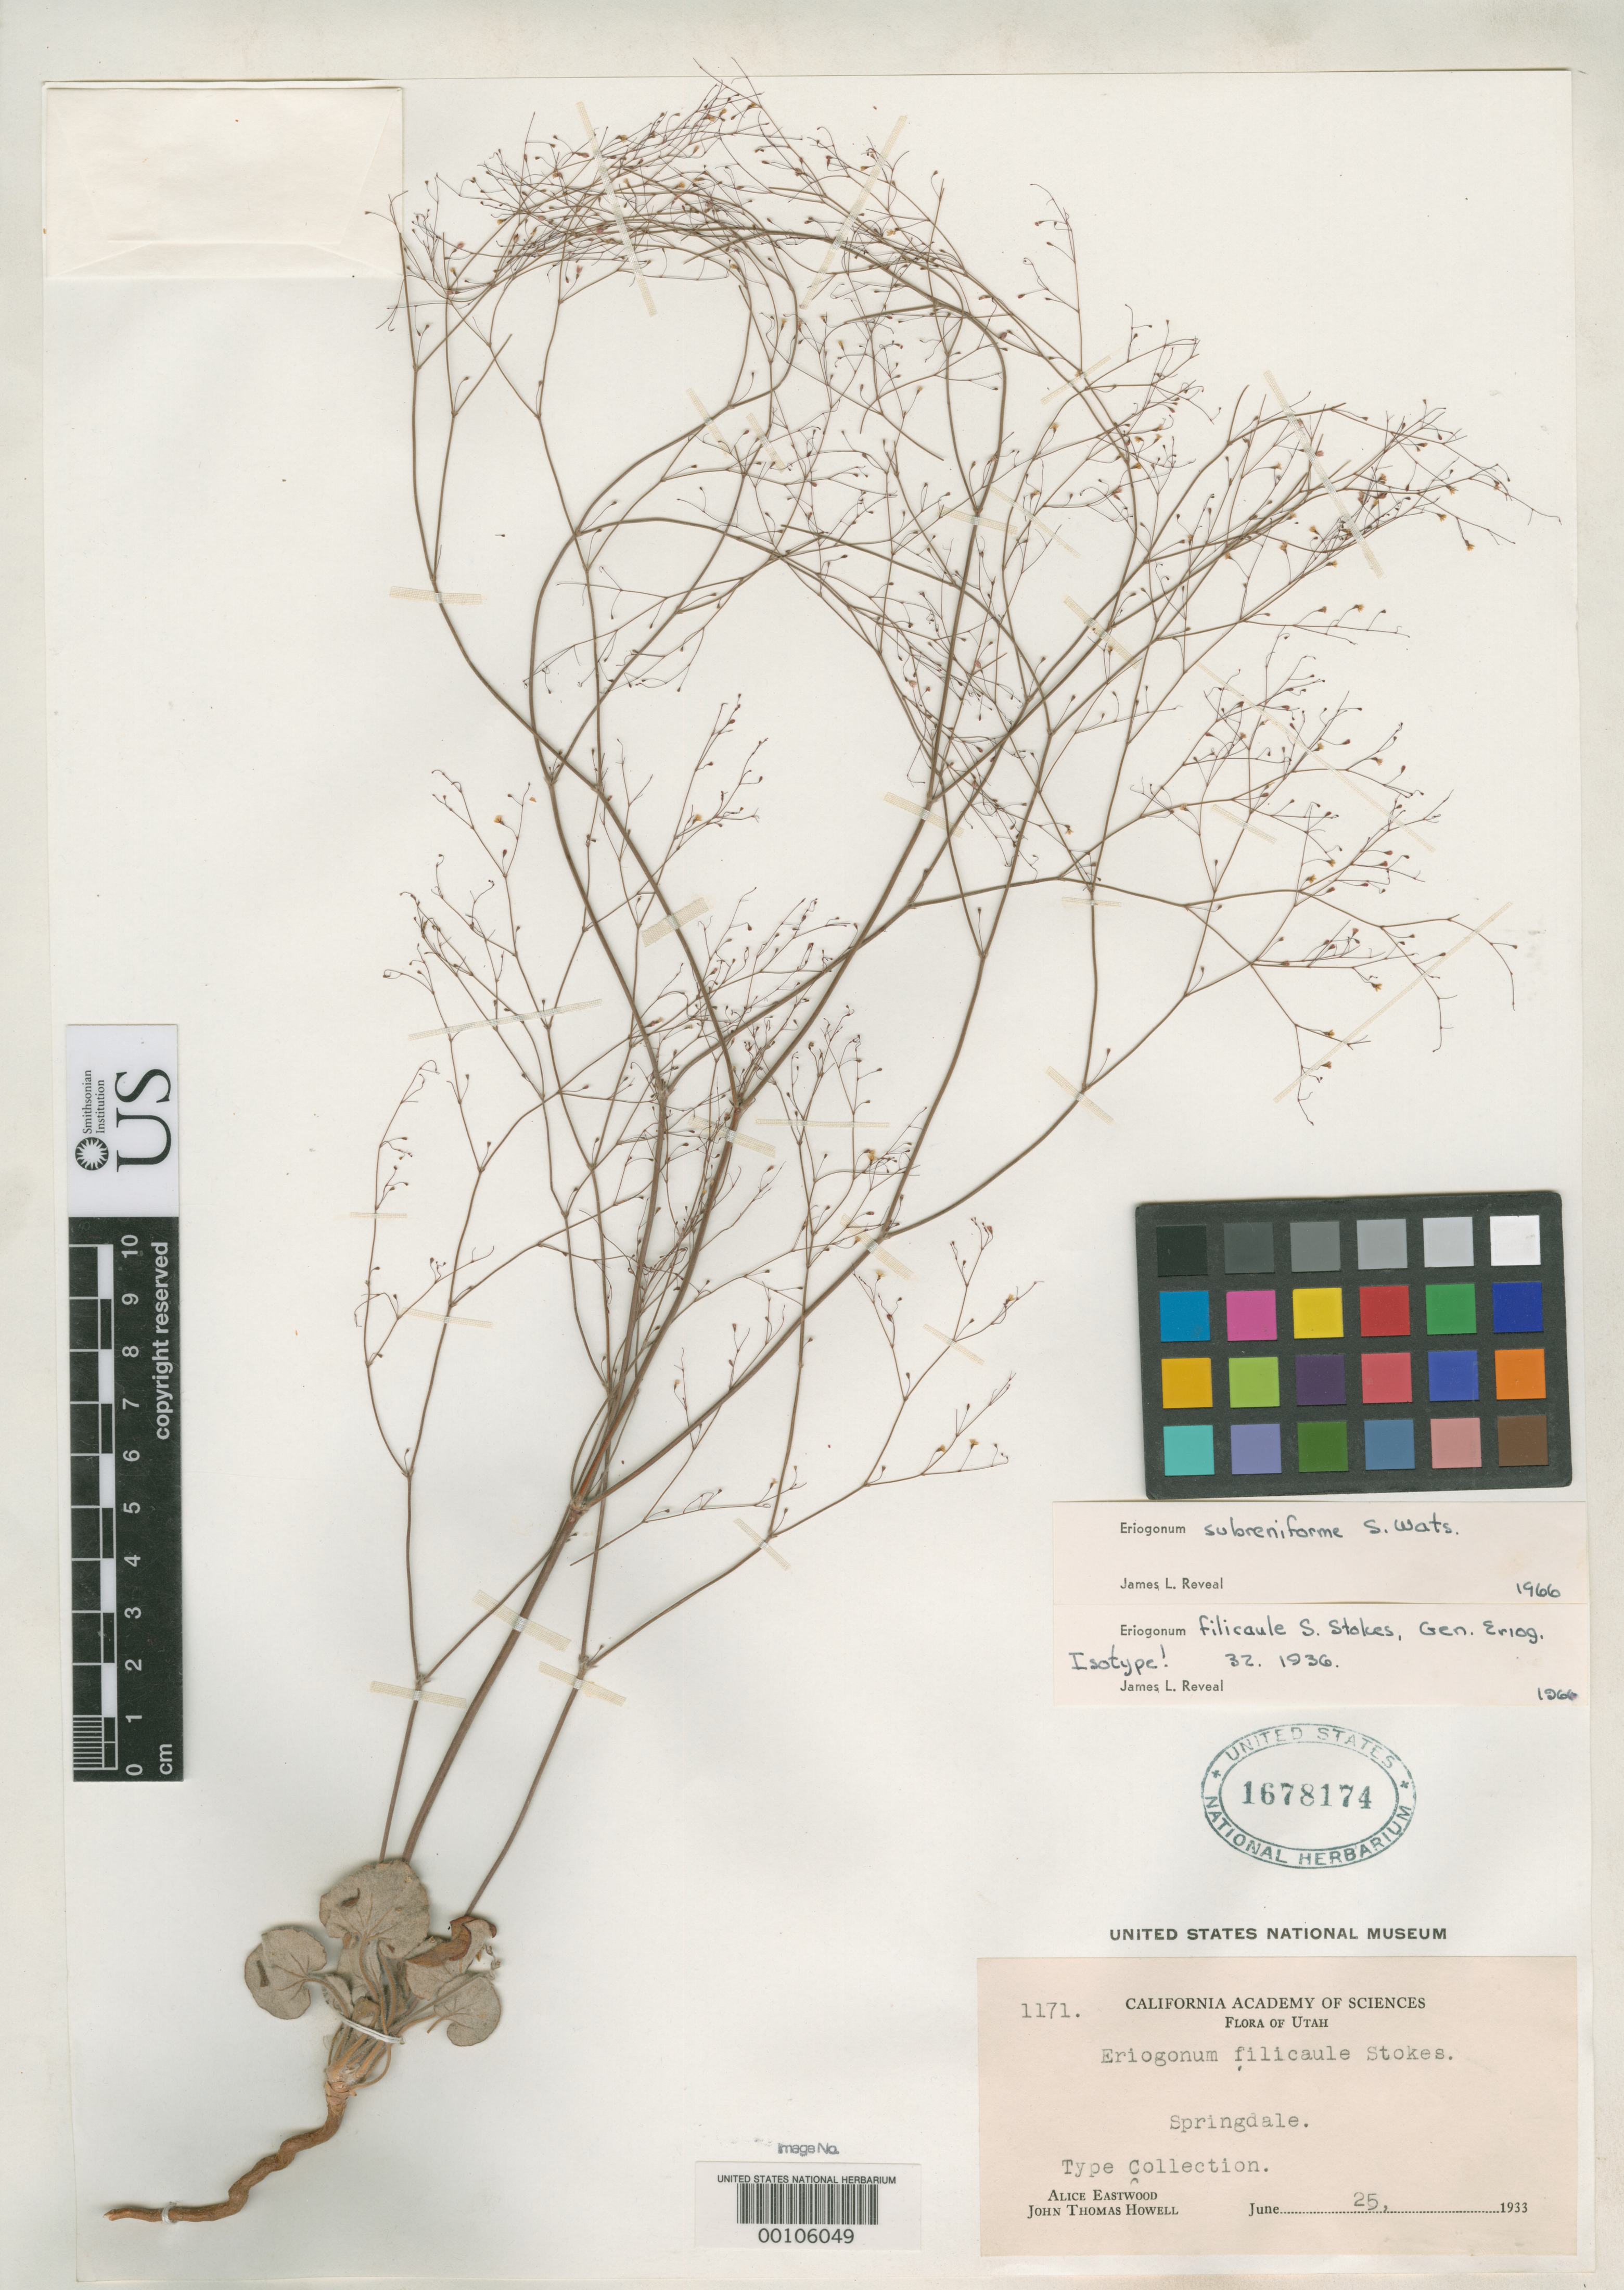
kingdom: Plantae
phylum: Tracheophyta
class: Magnoliopsida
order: Caryophyllales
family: Polygonaceae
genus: Eriogonum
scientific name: Eriogonum filicaule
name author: S. Stokes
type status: Isotype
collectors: A. Eastwood & J. T. Howell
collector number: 1171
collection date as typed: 25 Jun 1933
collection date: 1933-06-25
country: United States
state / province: Utah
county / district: Washington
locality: Springdale.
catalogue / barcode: US 1678174